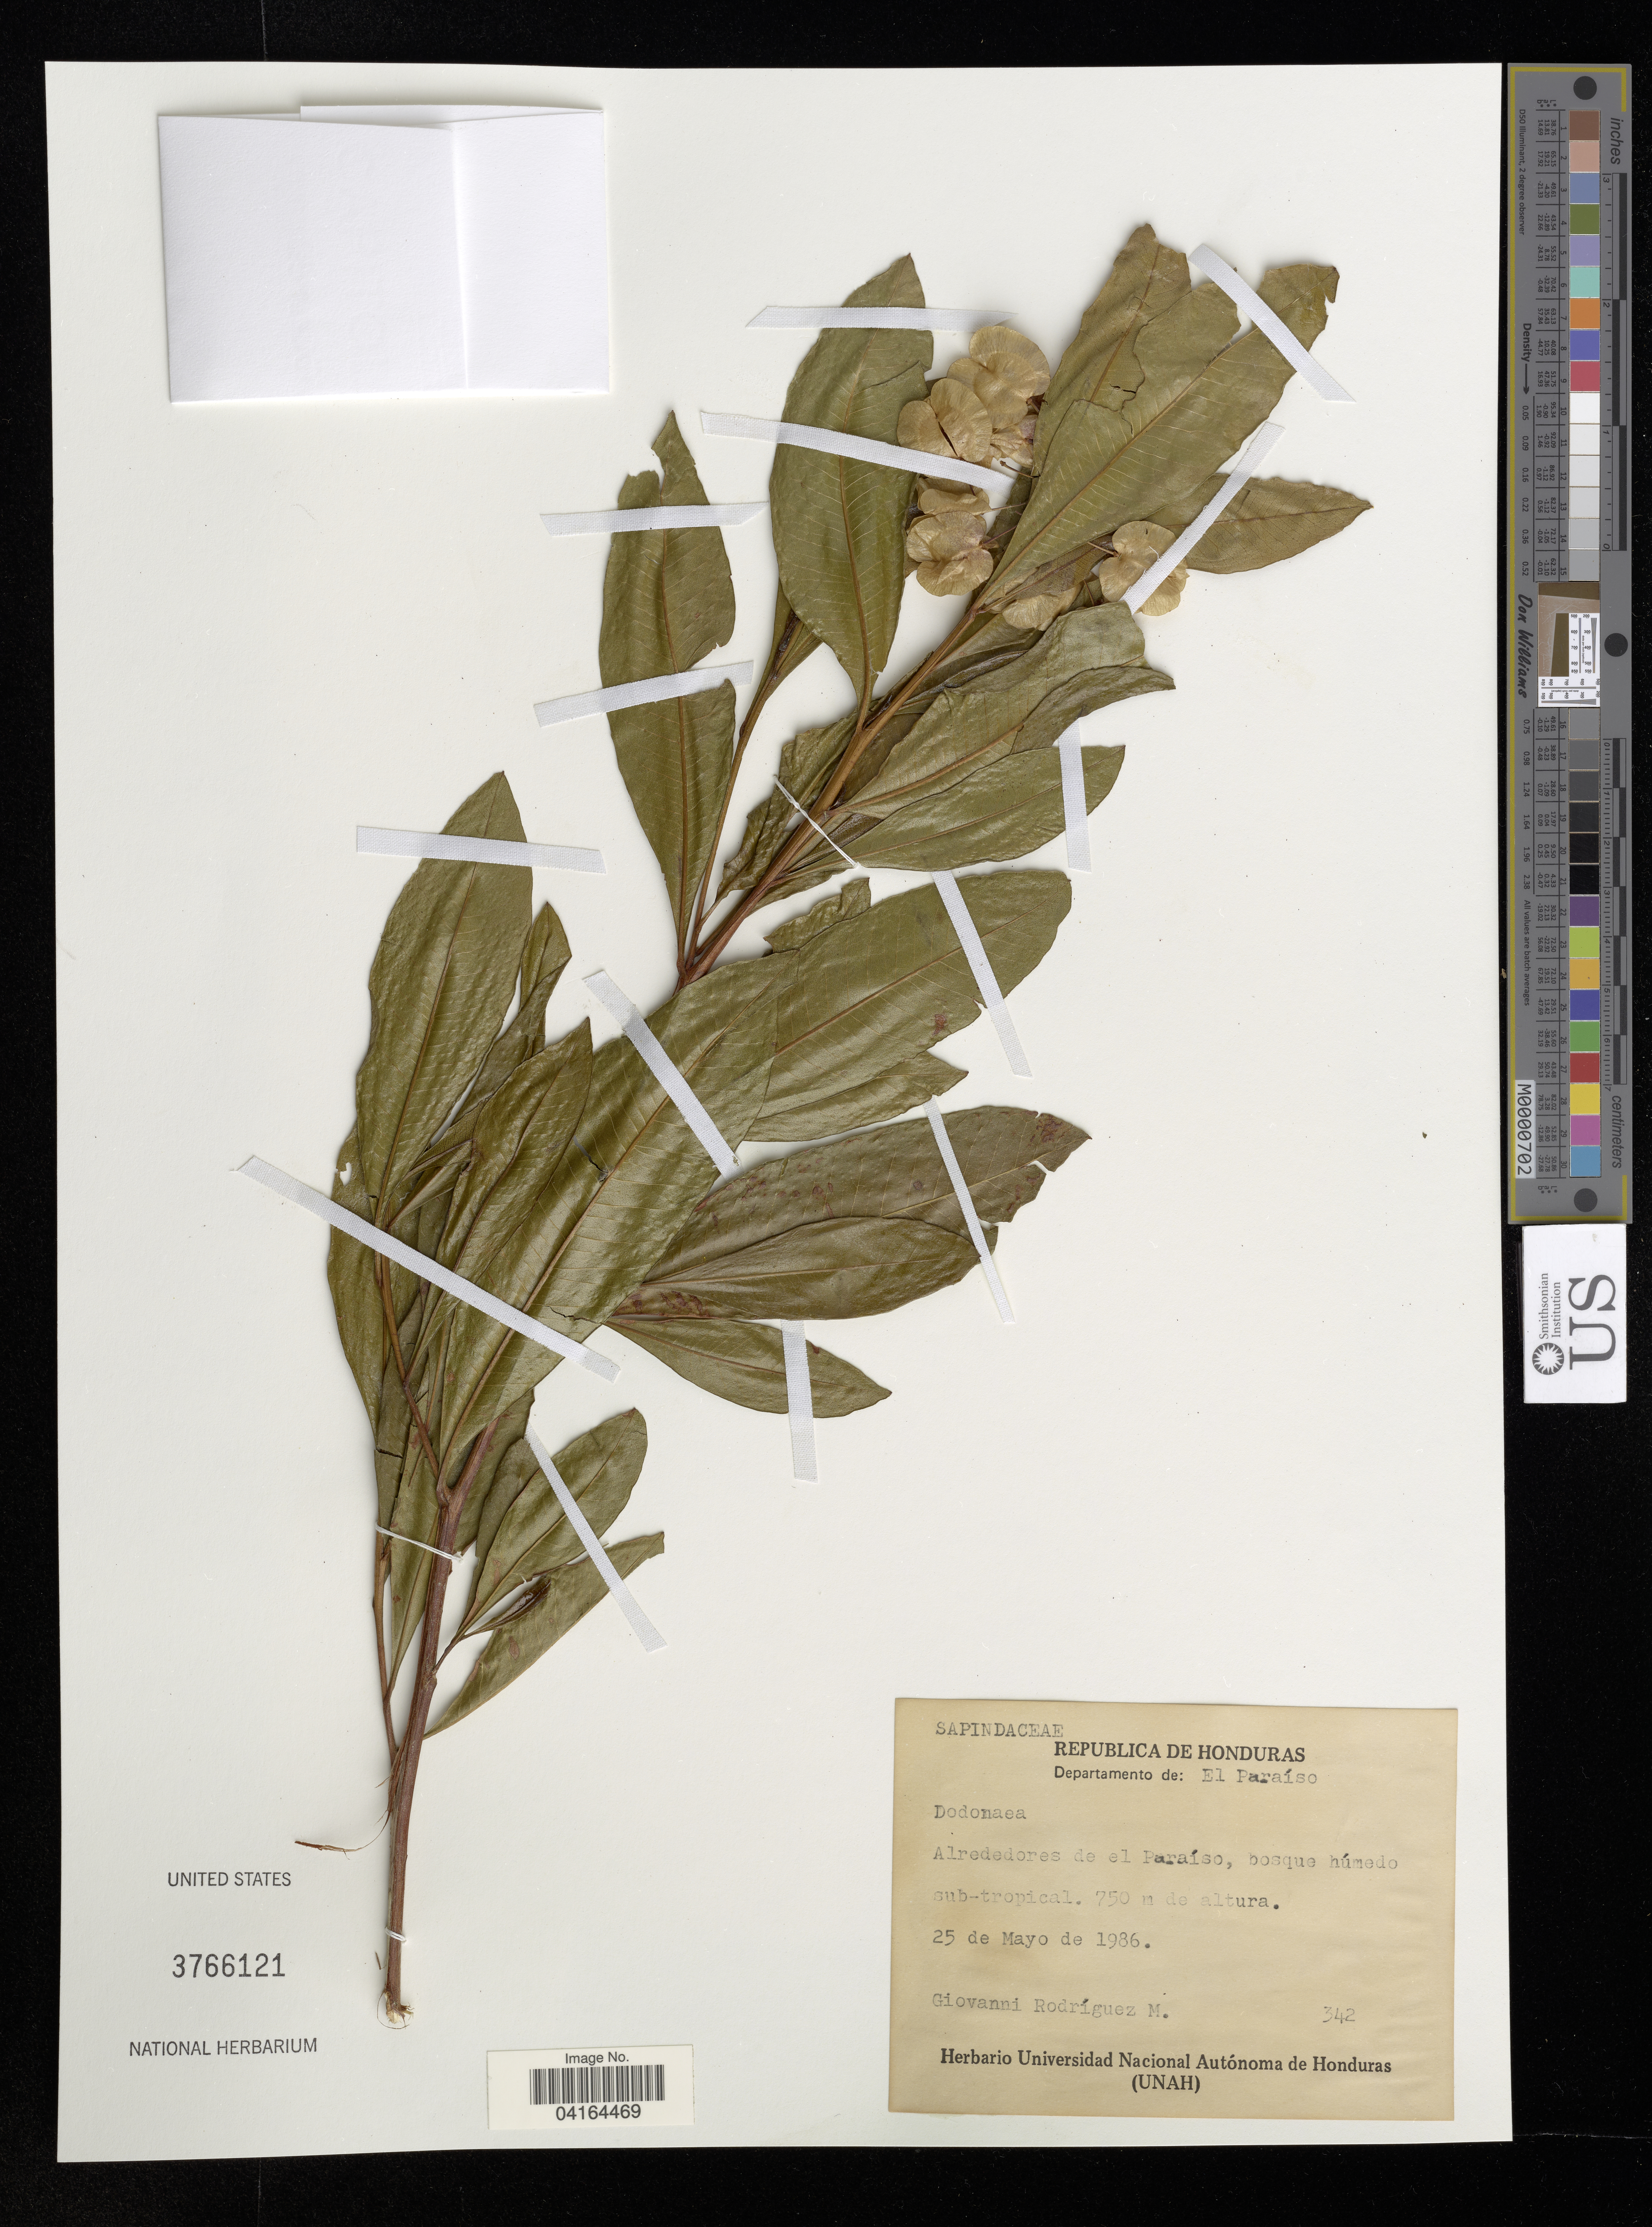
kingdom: Plantae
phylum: Tracheophyta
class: Magnoliopsida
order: Sapindales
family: Sapindaceae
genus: Dodonaea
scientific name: Dodonaea viscosa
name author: Jacq.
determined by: Acevedo-Rodriguez, P., (US), Smithsonian Institution - National Museum of Natural History (UNITED STATES)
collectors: G. Rodríguez M.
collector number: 342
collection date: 1986-05-25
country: Honduras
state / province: El Paraiso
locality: Departamento de: El Paraíso. Alrededores de el Paraíso.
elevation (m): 750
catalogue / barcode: US 3766121